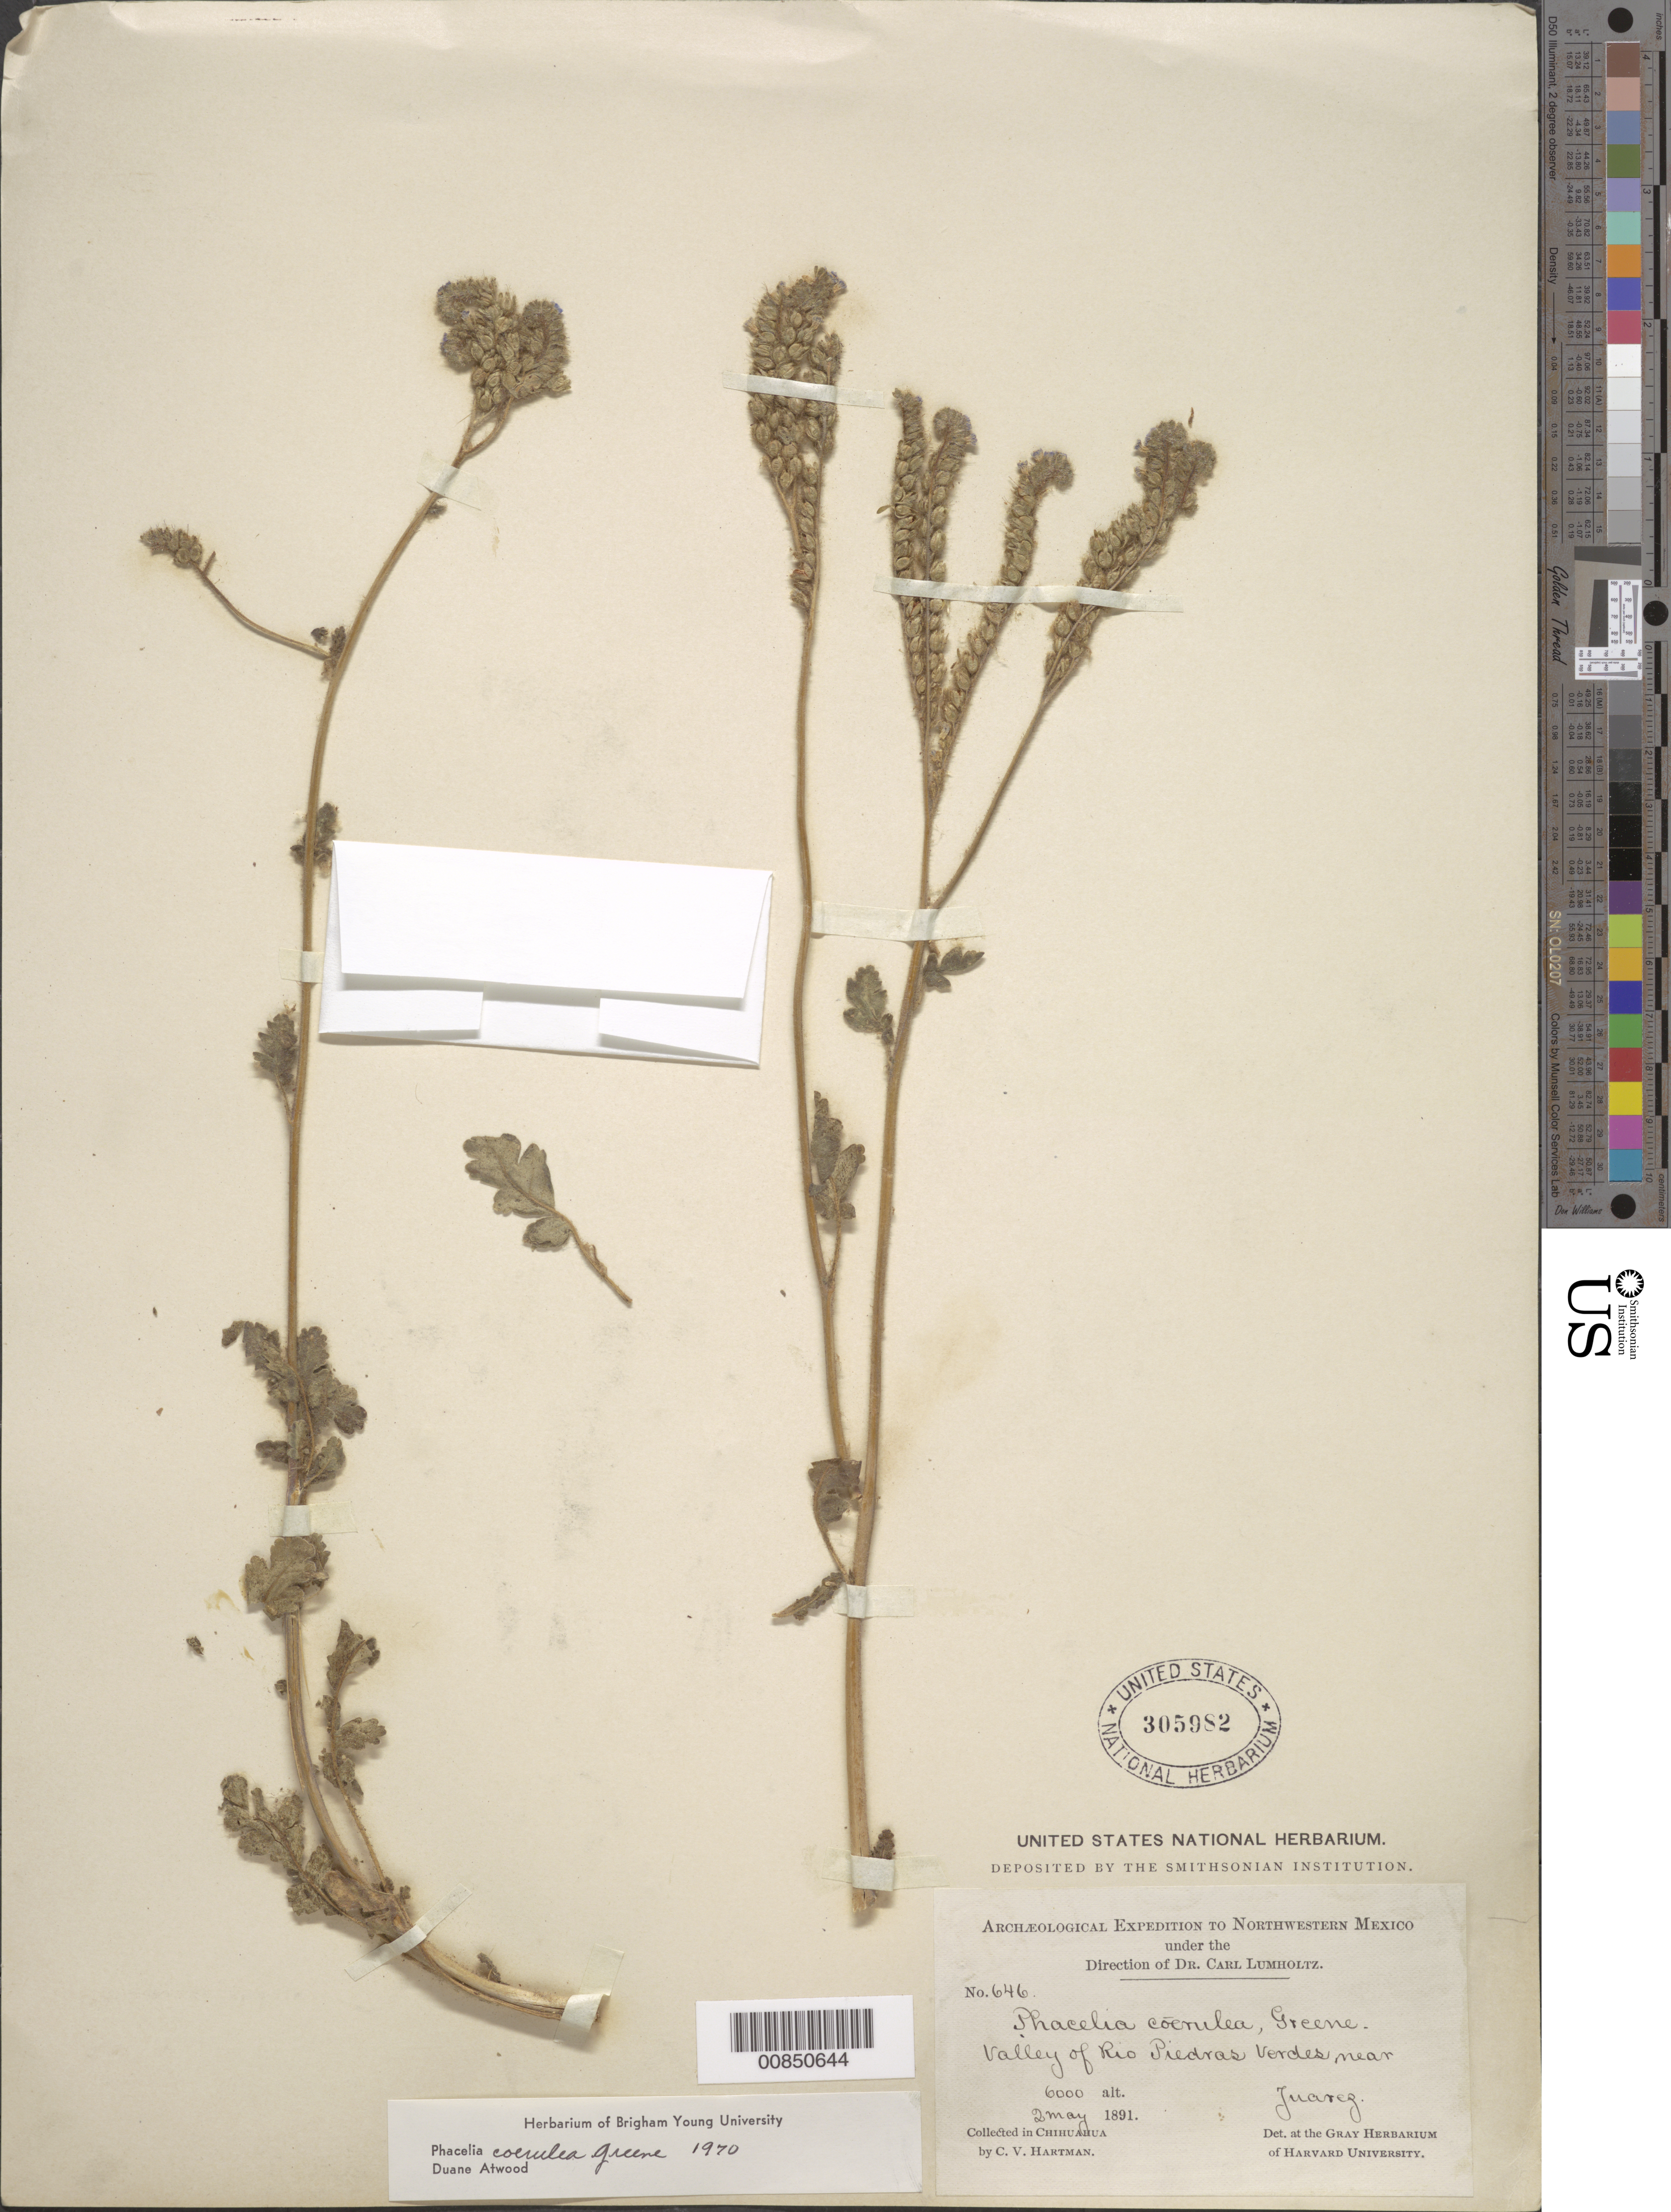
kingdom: Plantae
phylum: Tracheophyta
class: Magnoliopsida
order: Boraginales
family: Hydrophyllaceae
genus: Phacelia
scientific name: Phacelia coerulea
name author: Greene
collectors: C. V. Hartman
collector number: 646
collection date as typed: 02 May 1891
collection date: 1891-05-02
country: Mexico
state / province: Chihuahua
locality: Valley of Río Piedras Verdes, near Juárez.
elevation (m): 1829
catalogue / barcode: US 305982